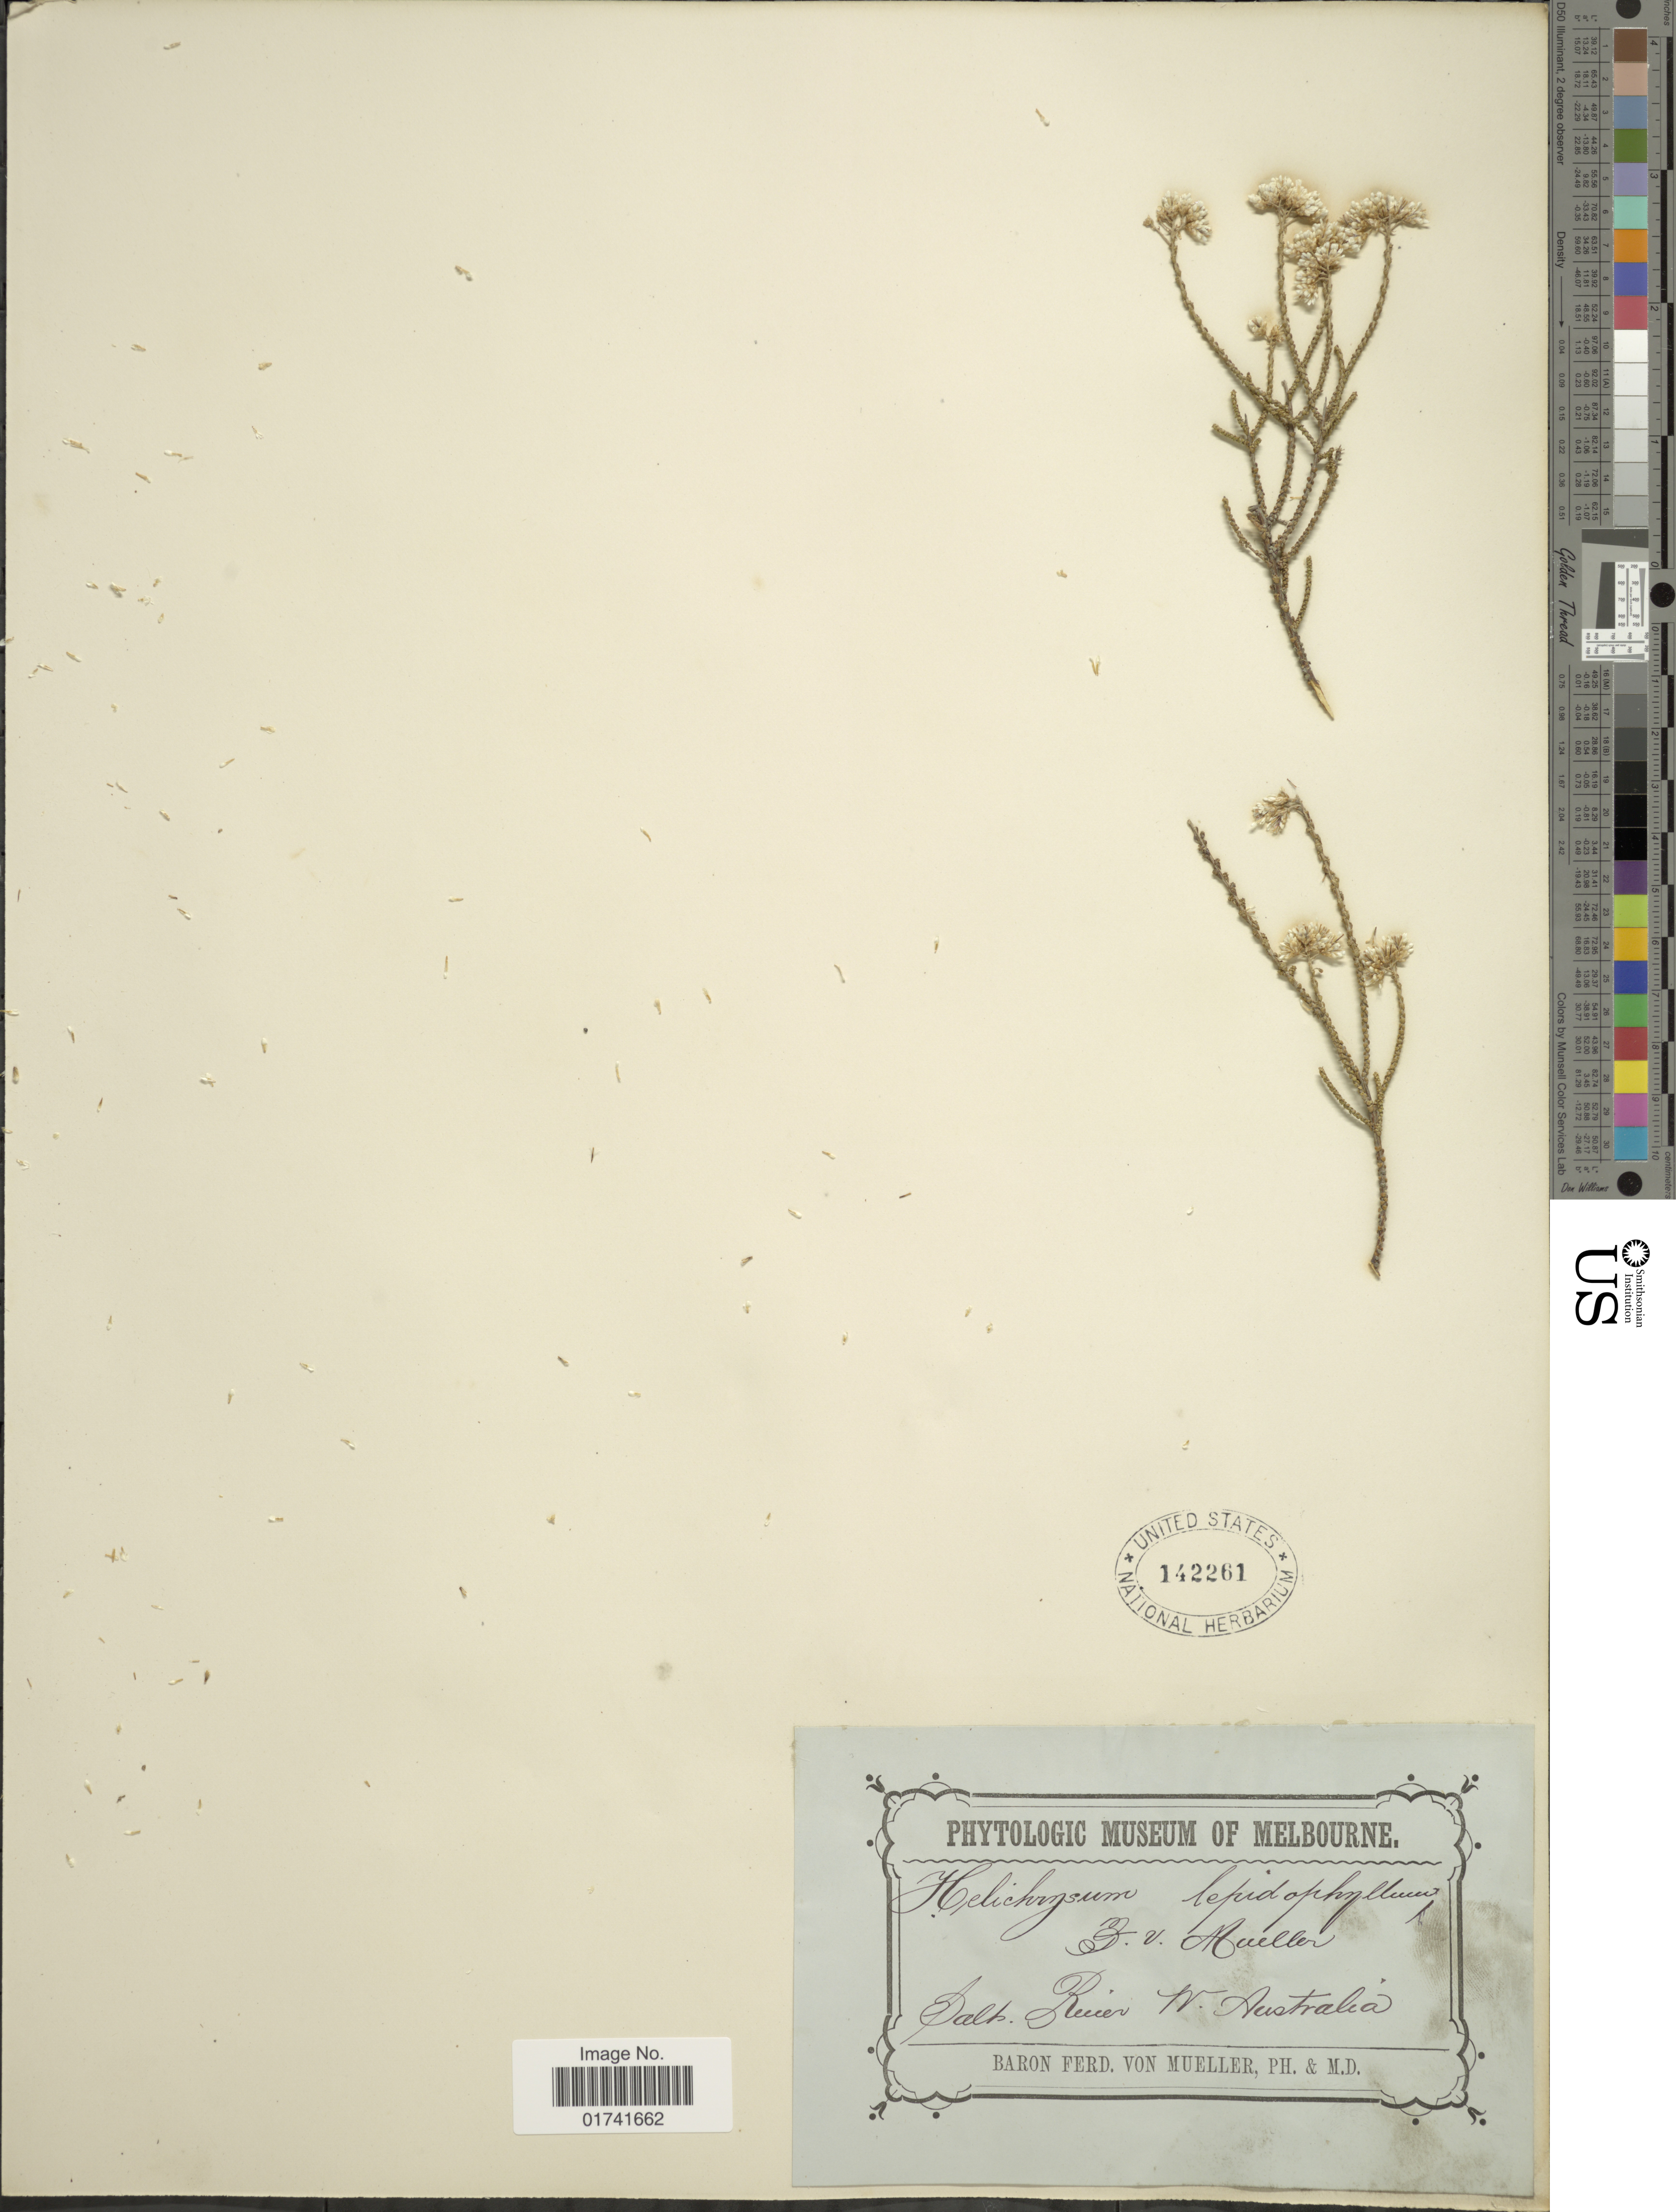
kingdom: Plantae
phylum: Tracheophyta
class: Magnoliopsida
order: Asterales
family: Asteraceae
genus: Ozothamnus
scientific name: Ozothamnus lepidophyllus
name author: Steetz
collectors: B. von Mueller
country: Australia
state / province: Western Australia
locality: Dalb. River.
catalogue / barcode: US 142261